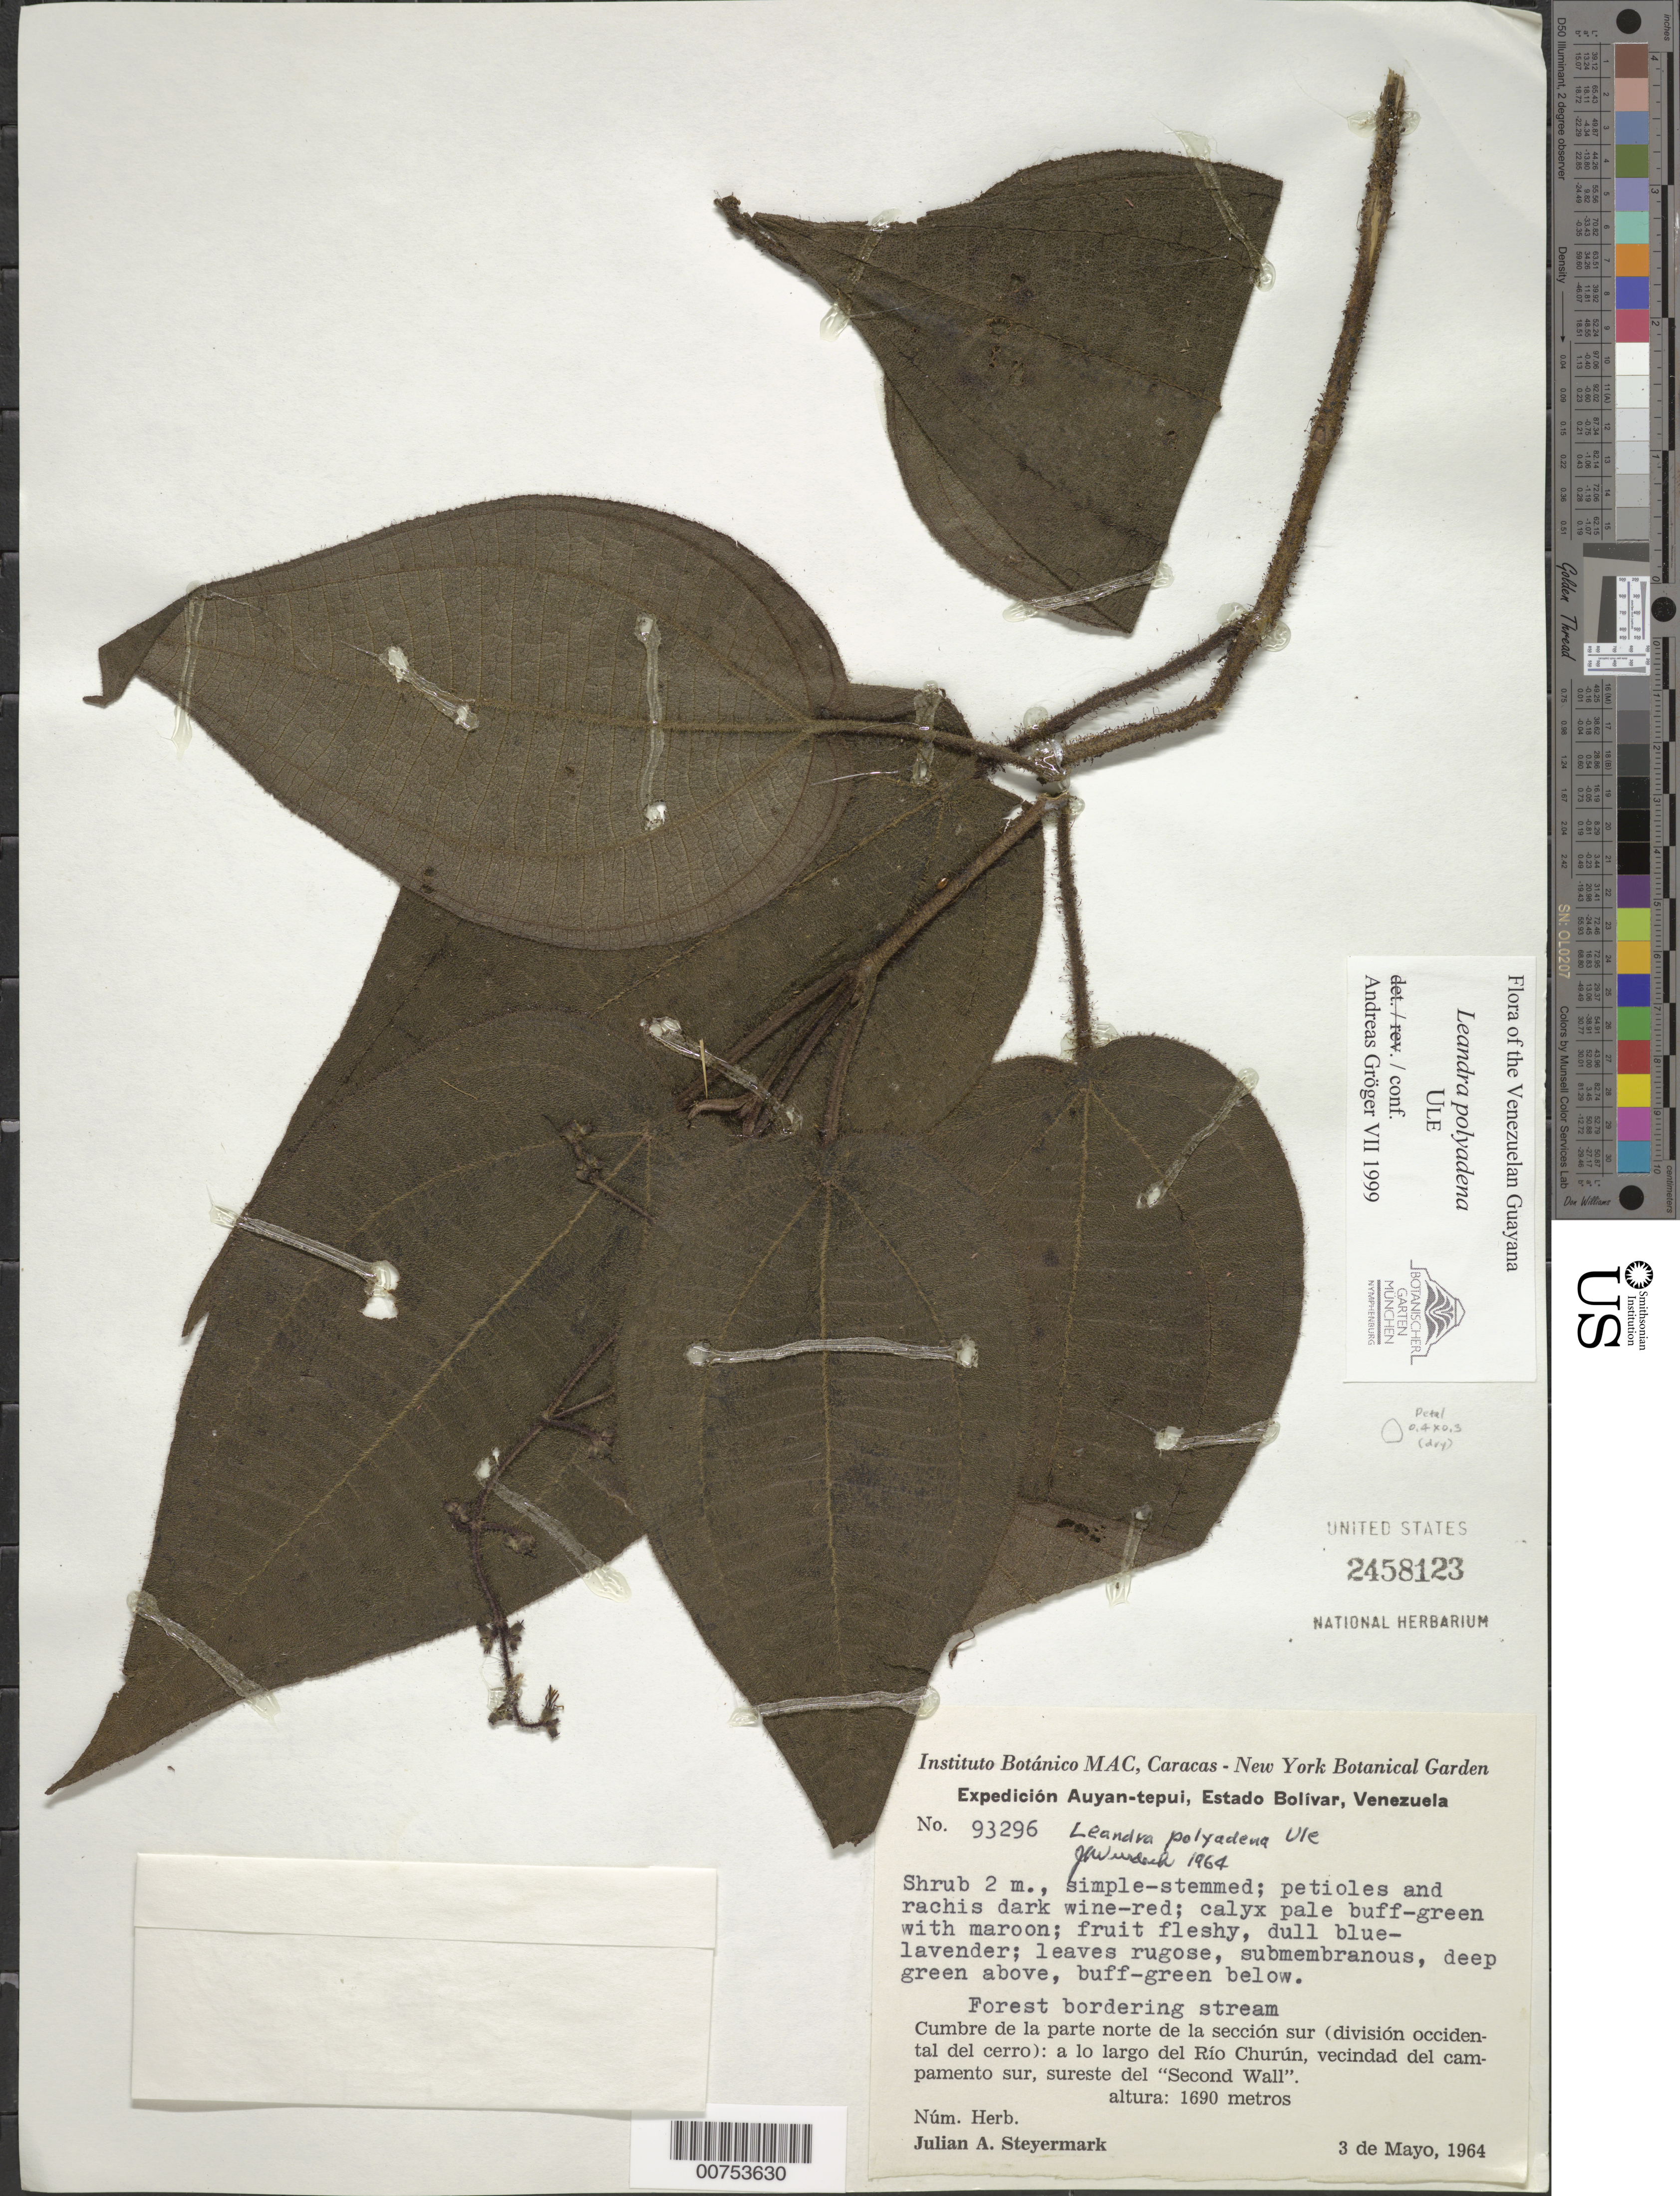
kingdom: Plantae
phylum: Tracheophyta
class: Magnoliopsida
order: Myrtales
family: Melastomataceae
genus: Leandra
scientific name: Leandra polyadena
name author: Ule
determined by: Gröger, A.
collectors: J. Steyermark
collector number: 93296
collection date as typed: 3-May-64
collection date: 1964-05-03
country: Venezuela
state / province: Bolívar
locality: Auyan-tepuí, Río Churún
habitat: Forest bordering stream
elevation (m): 1690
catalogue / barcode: US 2458123